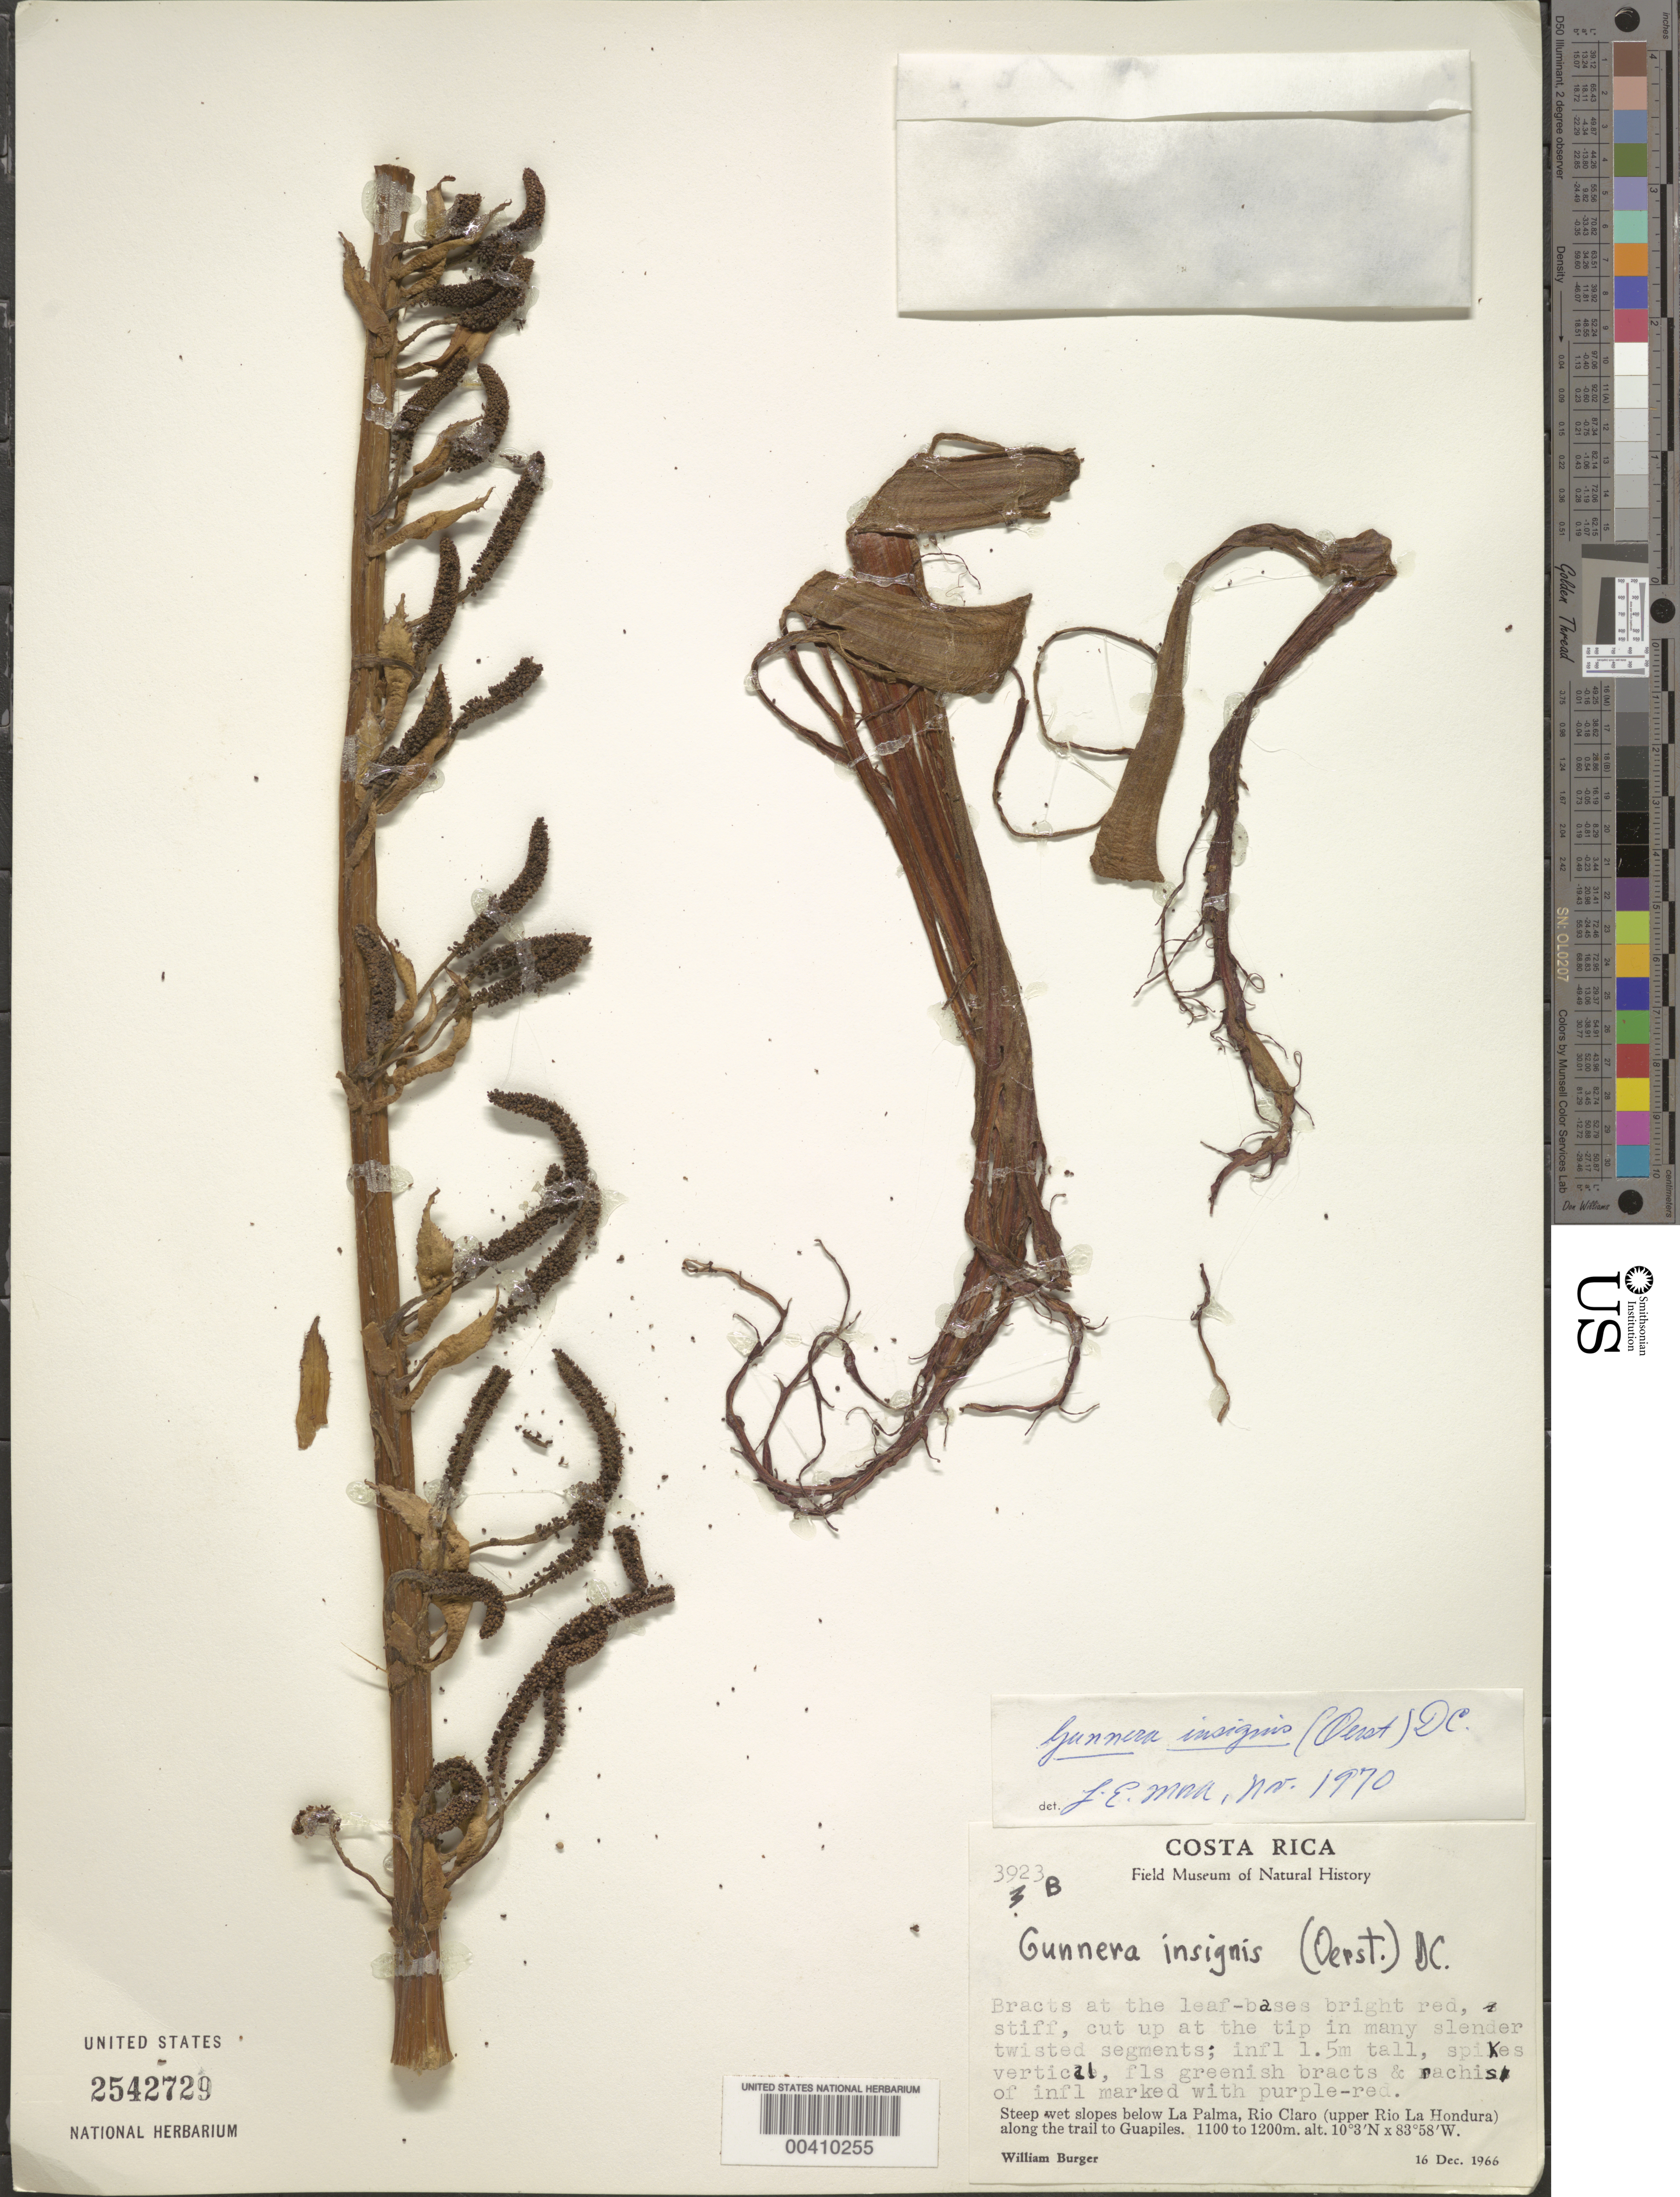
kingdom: Plantae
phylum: Tracheophyta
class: Magnoliopsida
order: Gunnerales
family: Gunneraceae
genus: Gunnera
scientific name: Gunnera insignis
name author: (Oerst.) A. DC.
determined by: Mora-Osejo, L. E.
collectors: W. Burger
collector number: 3923B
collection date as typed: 16 Dec 1966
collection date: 1966-12-16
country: Costa Rica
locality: Below La Palma, Rio Claro (upper Rio La Hondura) along the trail Guapiles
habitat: Steep wet slopes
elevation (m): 1100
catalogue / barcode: US 2542729